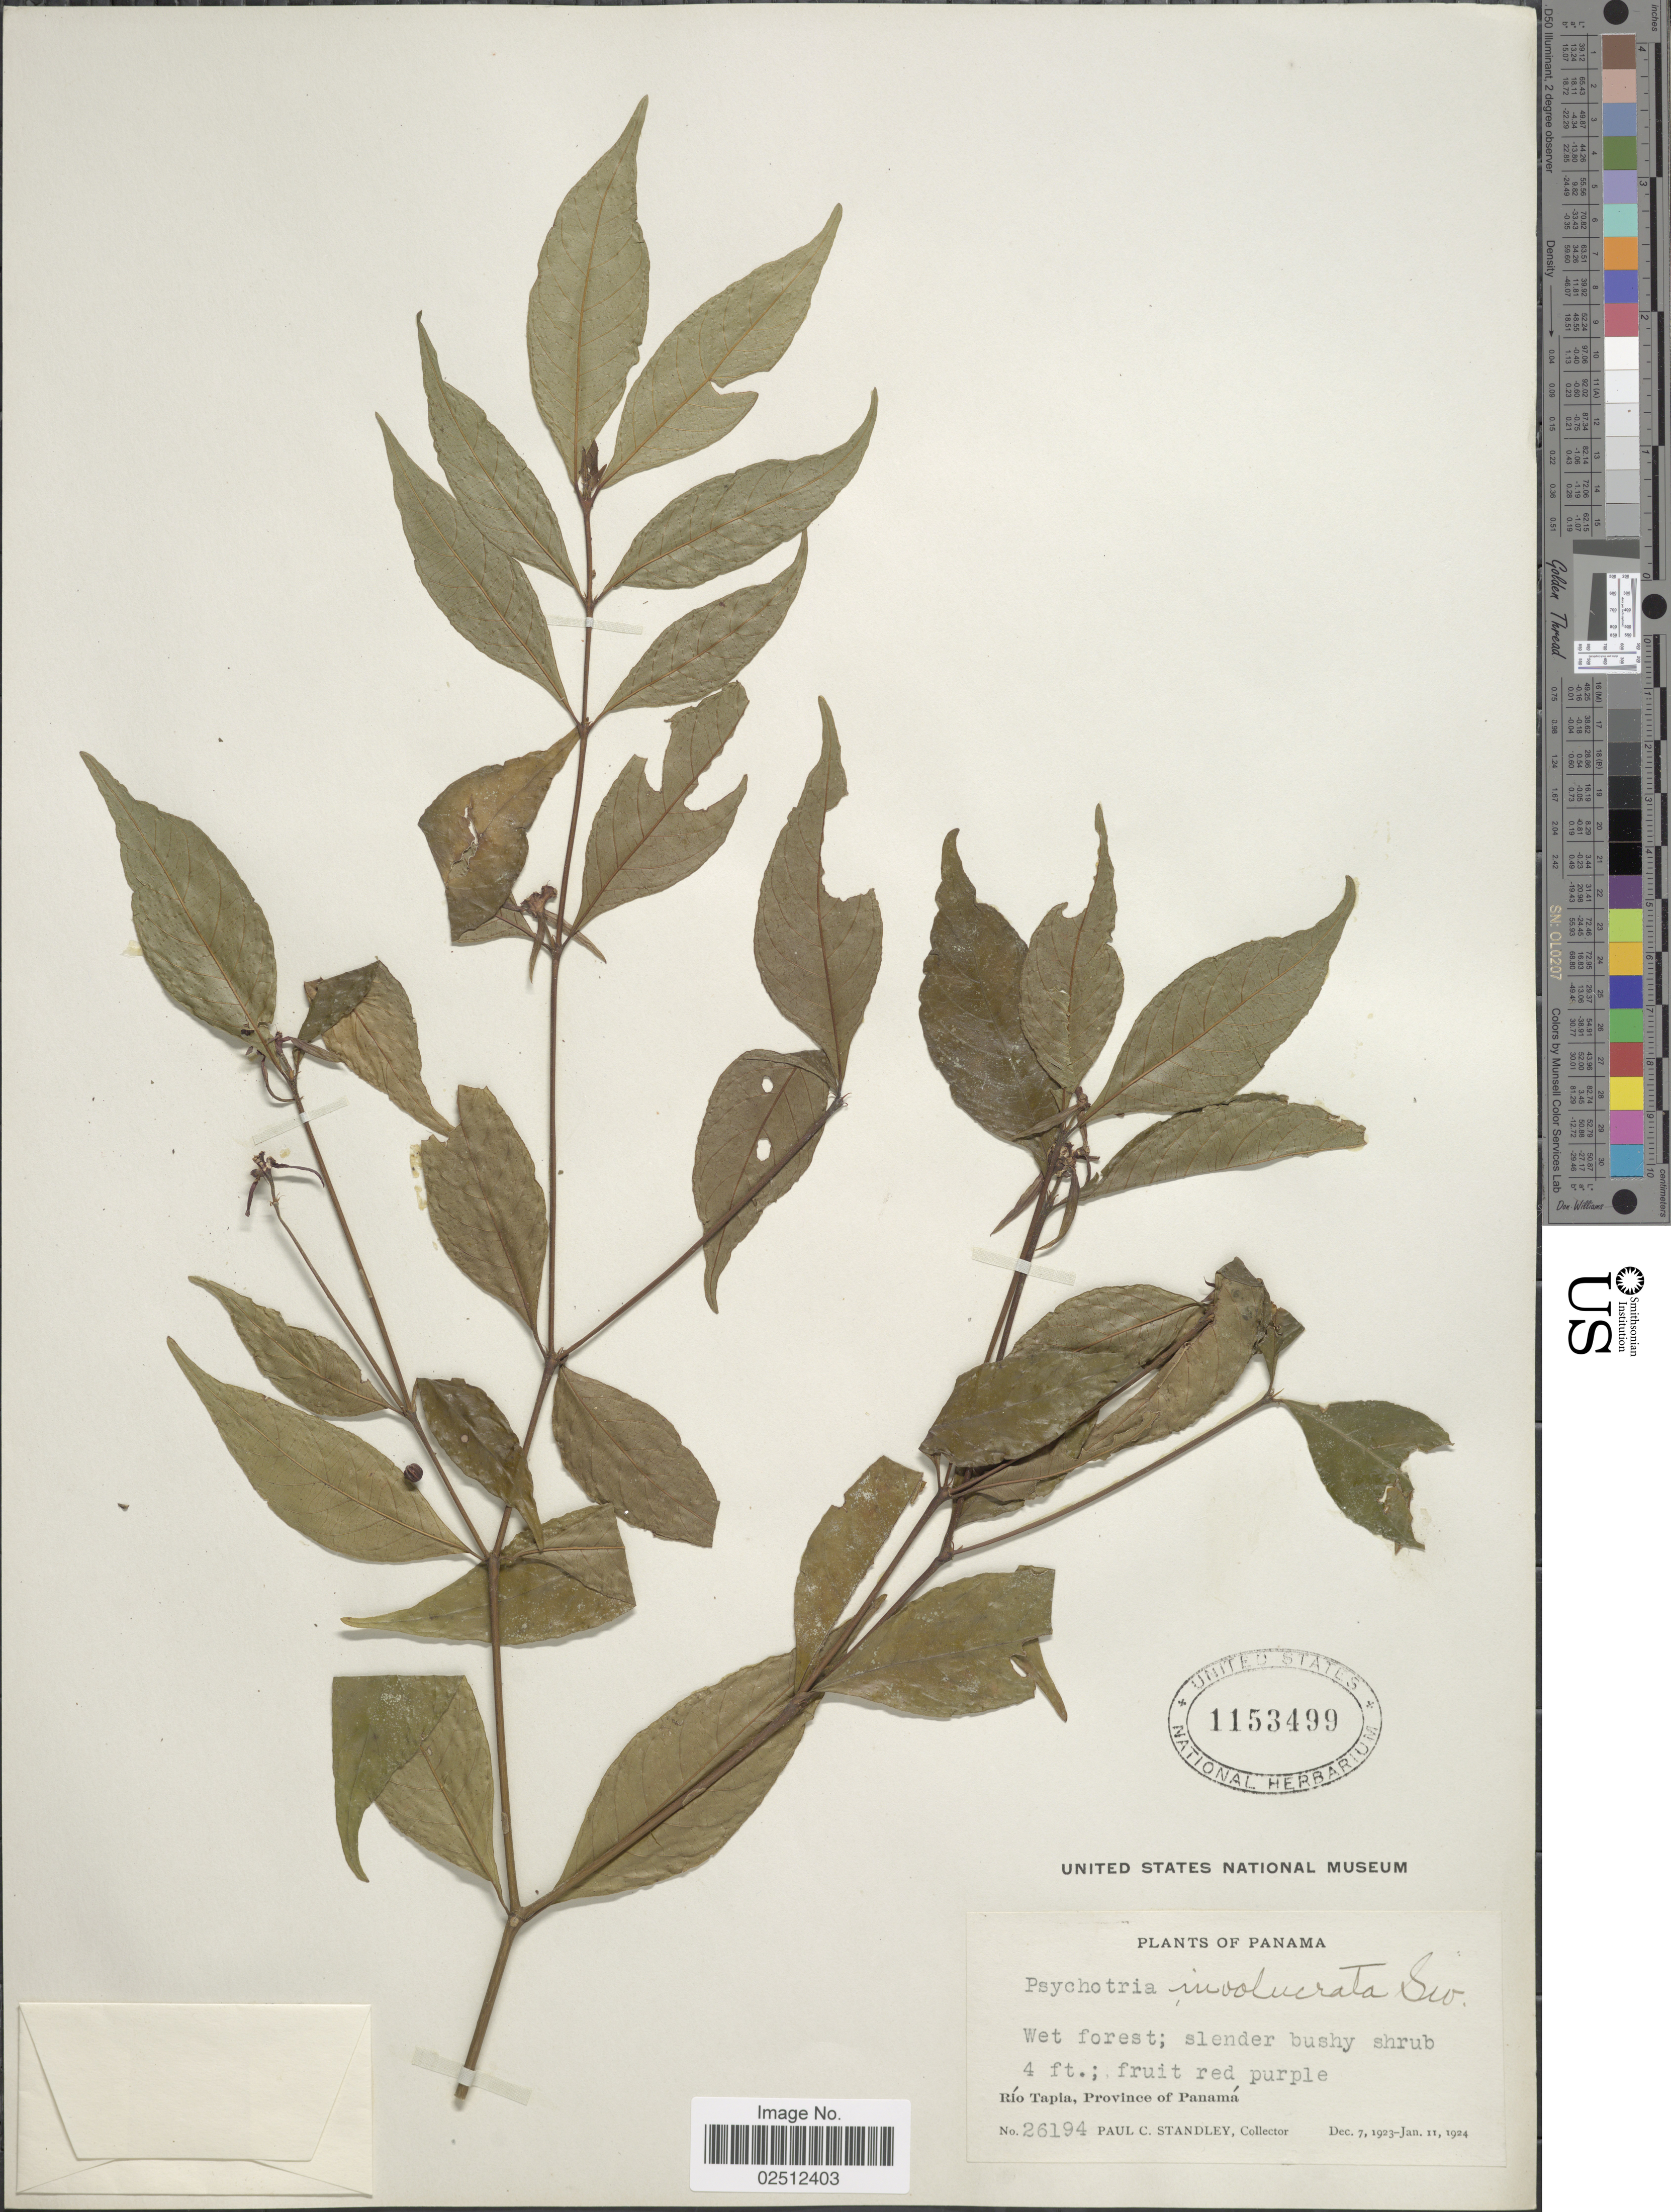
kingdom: Plantae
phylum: Tracheophyta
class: Magnoliopsida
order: Gentianales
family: Rubiaceae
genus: Psychotria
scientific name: Psychotria involucrata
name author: Sw.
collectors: P. C. Standley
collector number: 26194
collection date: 1923-12-07/1924-01-11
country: Panama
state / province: Panamá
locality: Rio Tapia, Province of Panama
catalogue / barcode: US 1153499